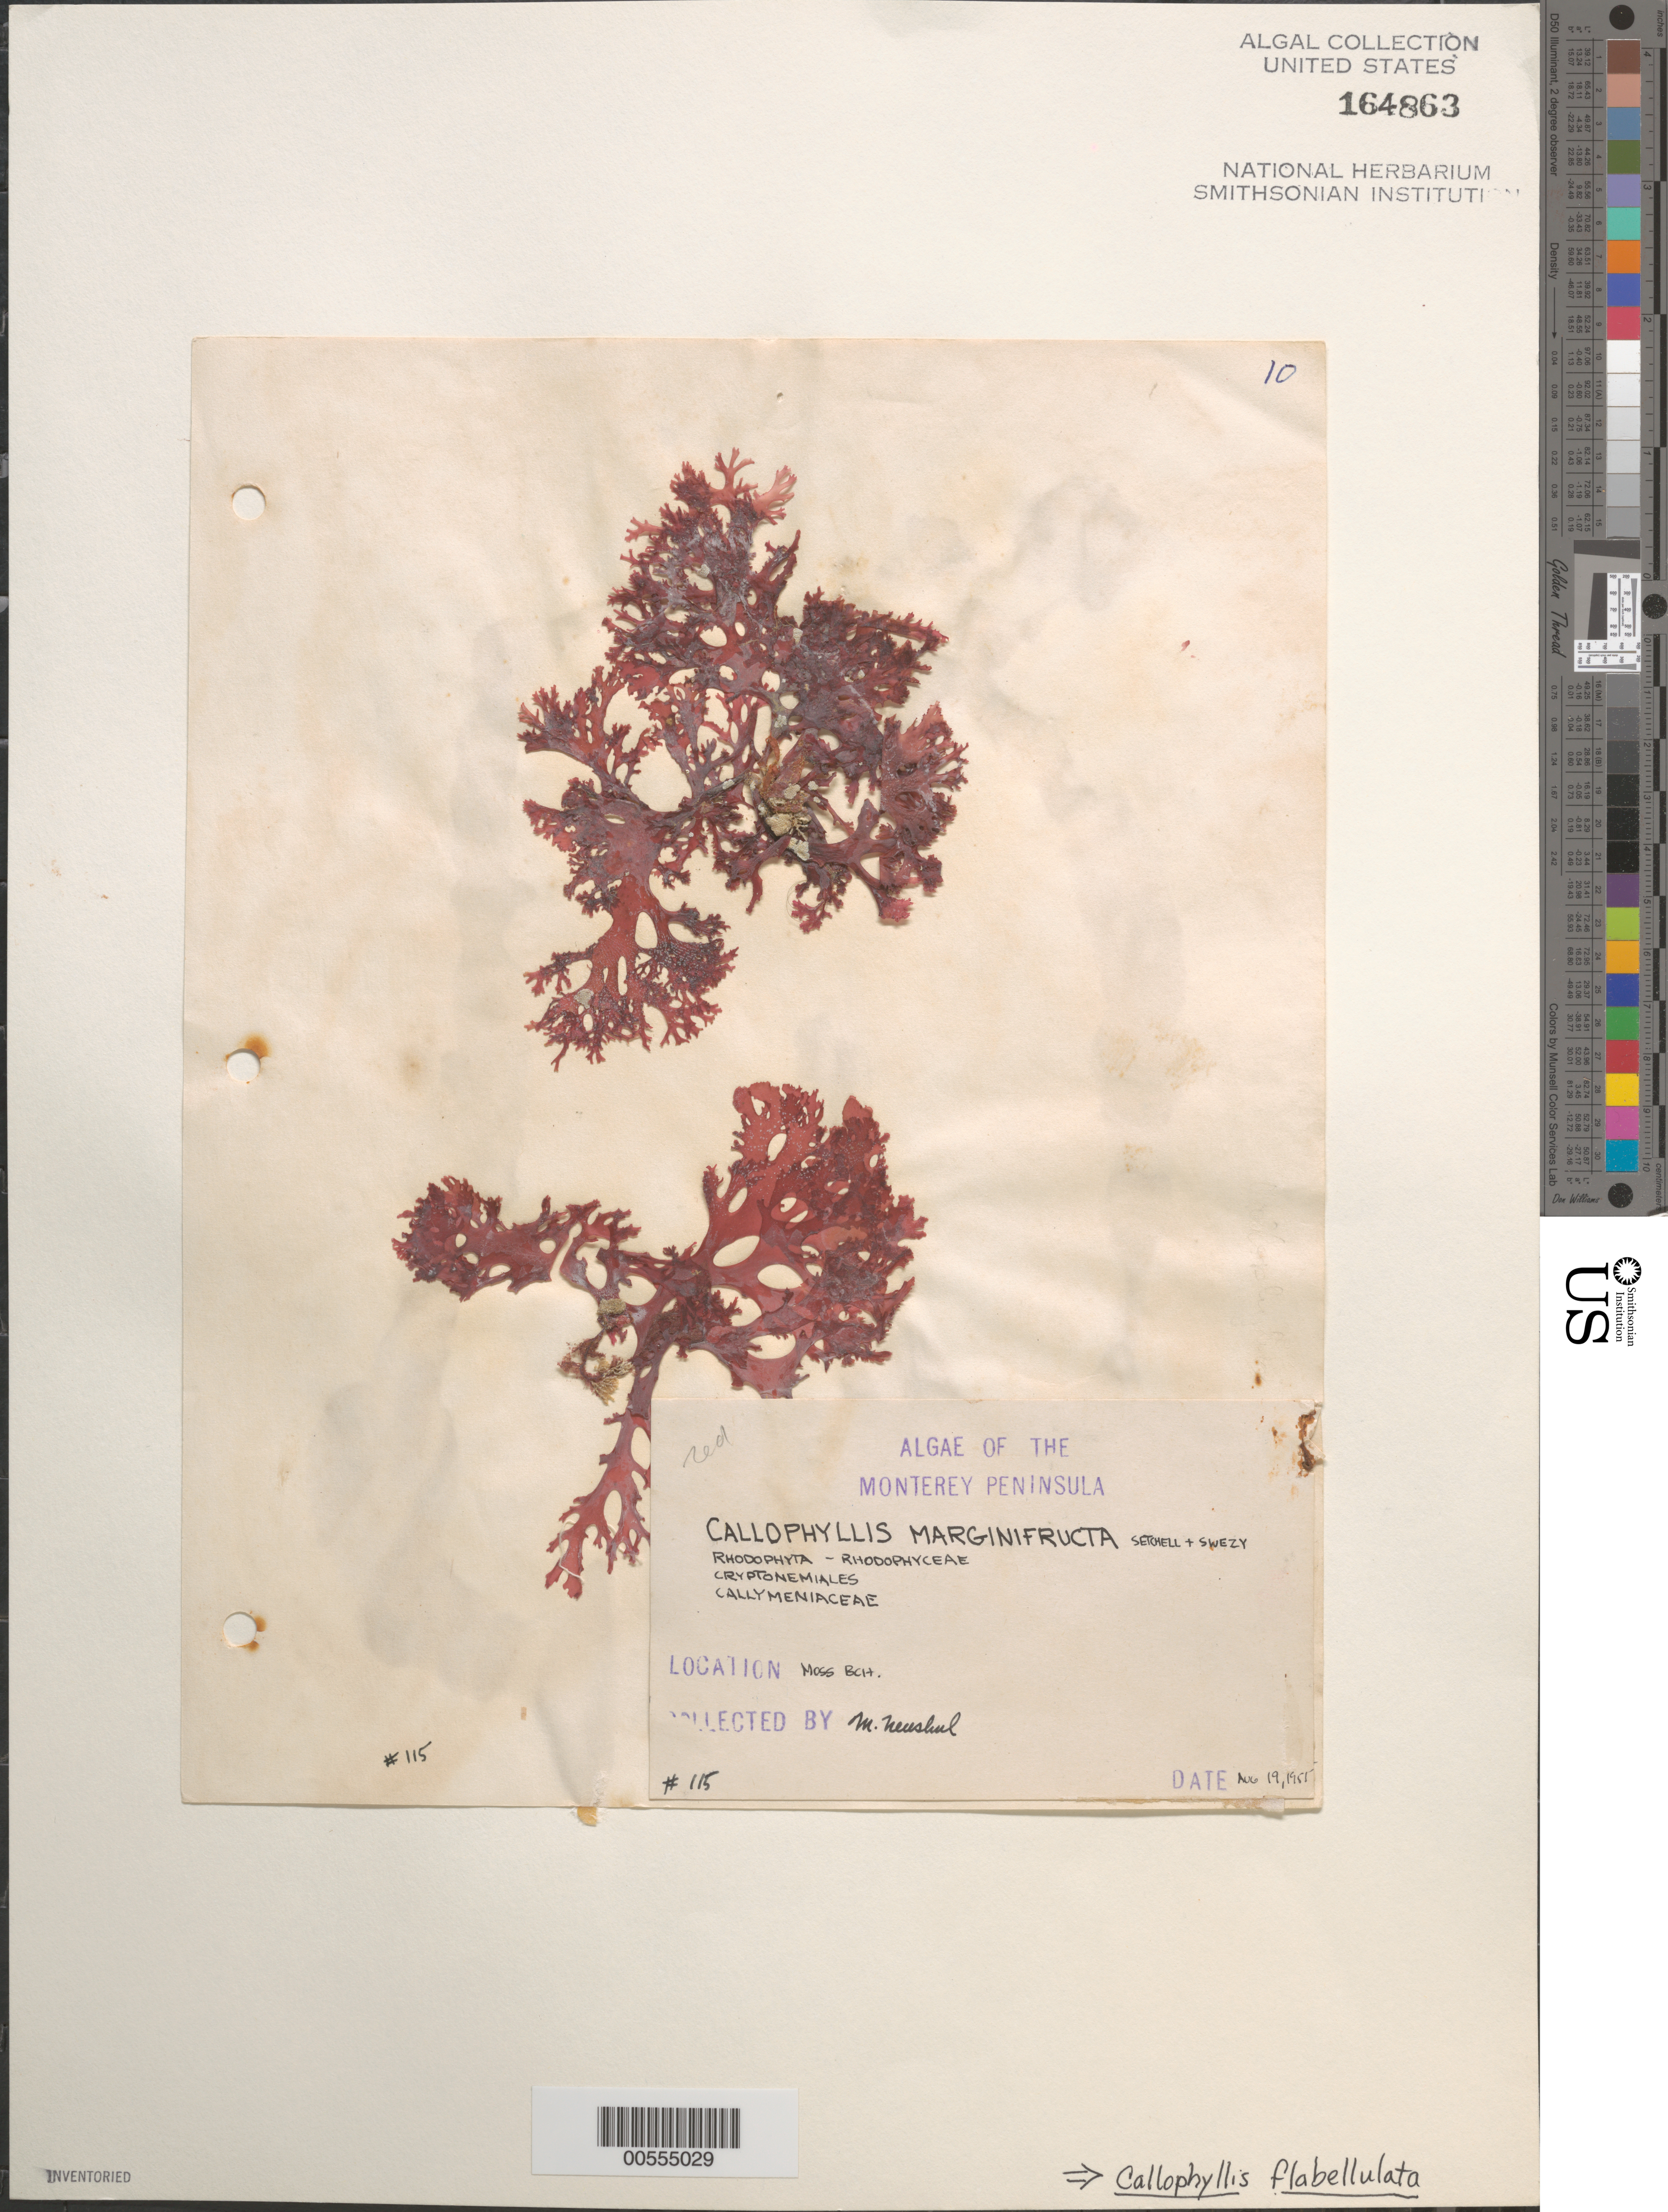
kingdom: Plantae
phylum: Rhodophyta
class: Florideophyceae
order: Gigartinales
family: Kallymeniaceae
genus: Callophyllis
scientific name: Callophyllis flabellulata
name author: Harv.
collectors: M. Neushul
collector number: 115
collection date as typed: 19 Nov 1955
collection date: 1955-11-19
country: United States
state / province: California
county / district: Monterey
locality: Moss Beach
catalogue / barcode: US 164863